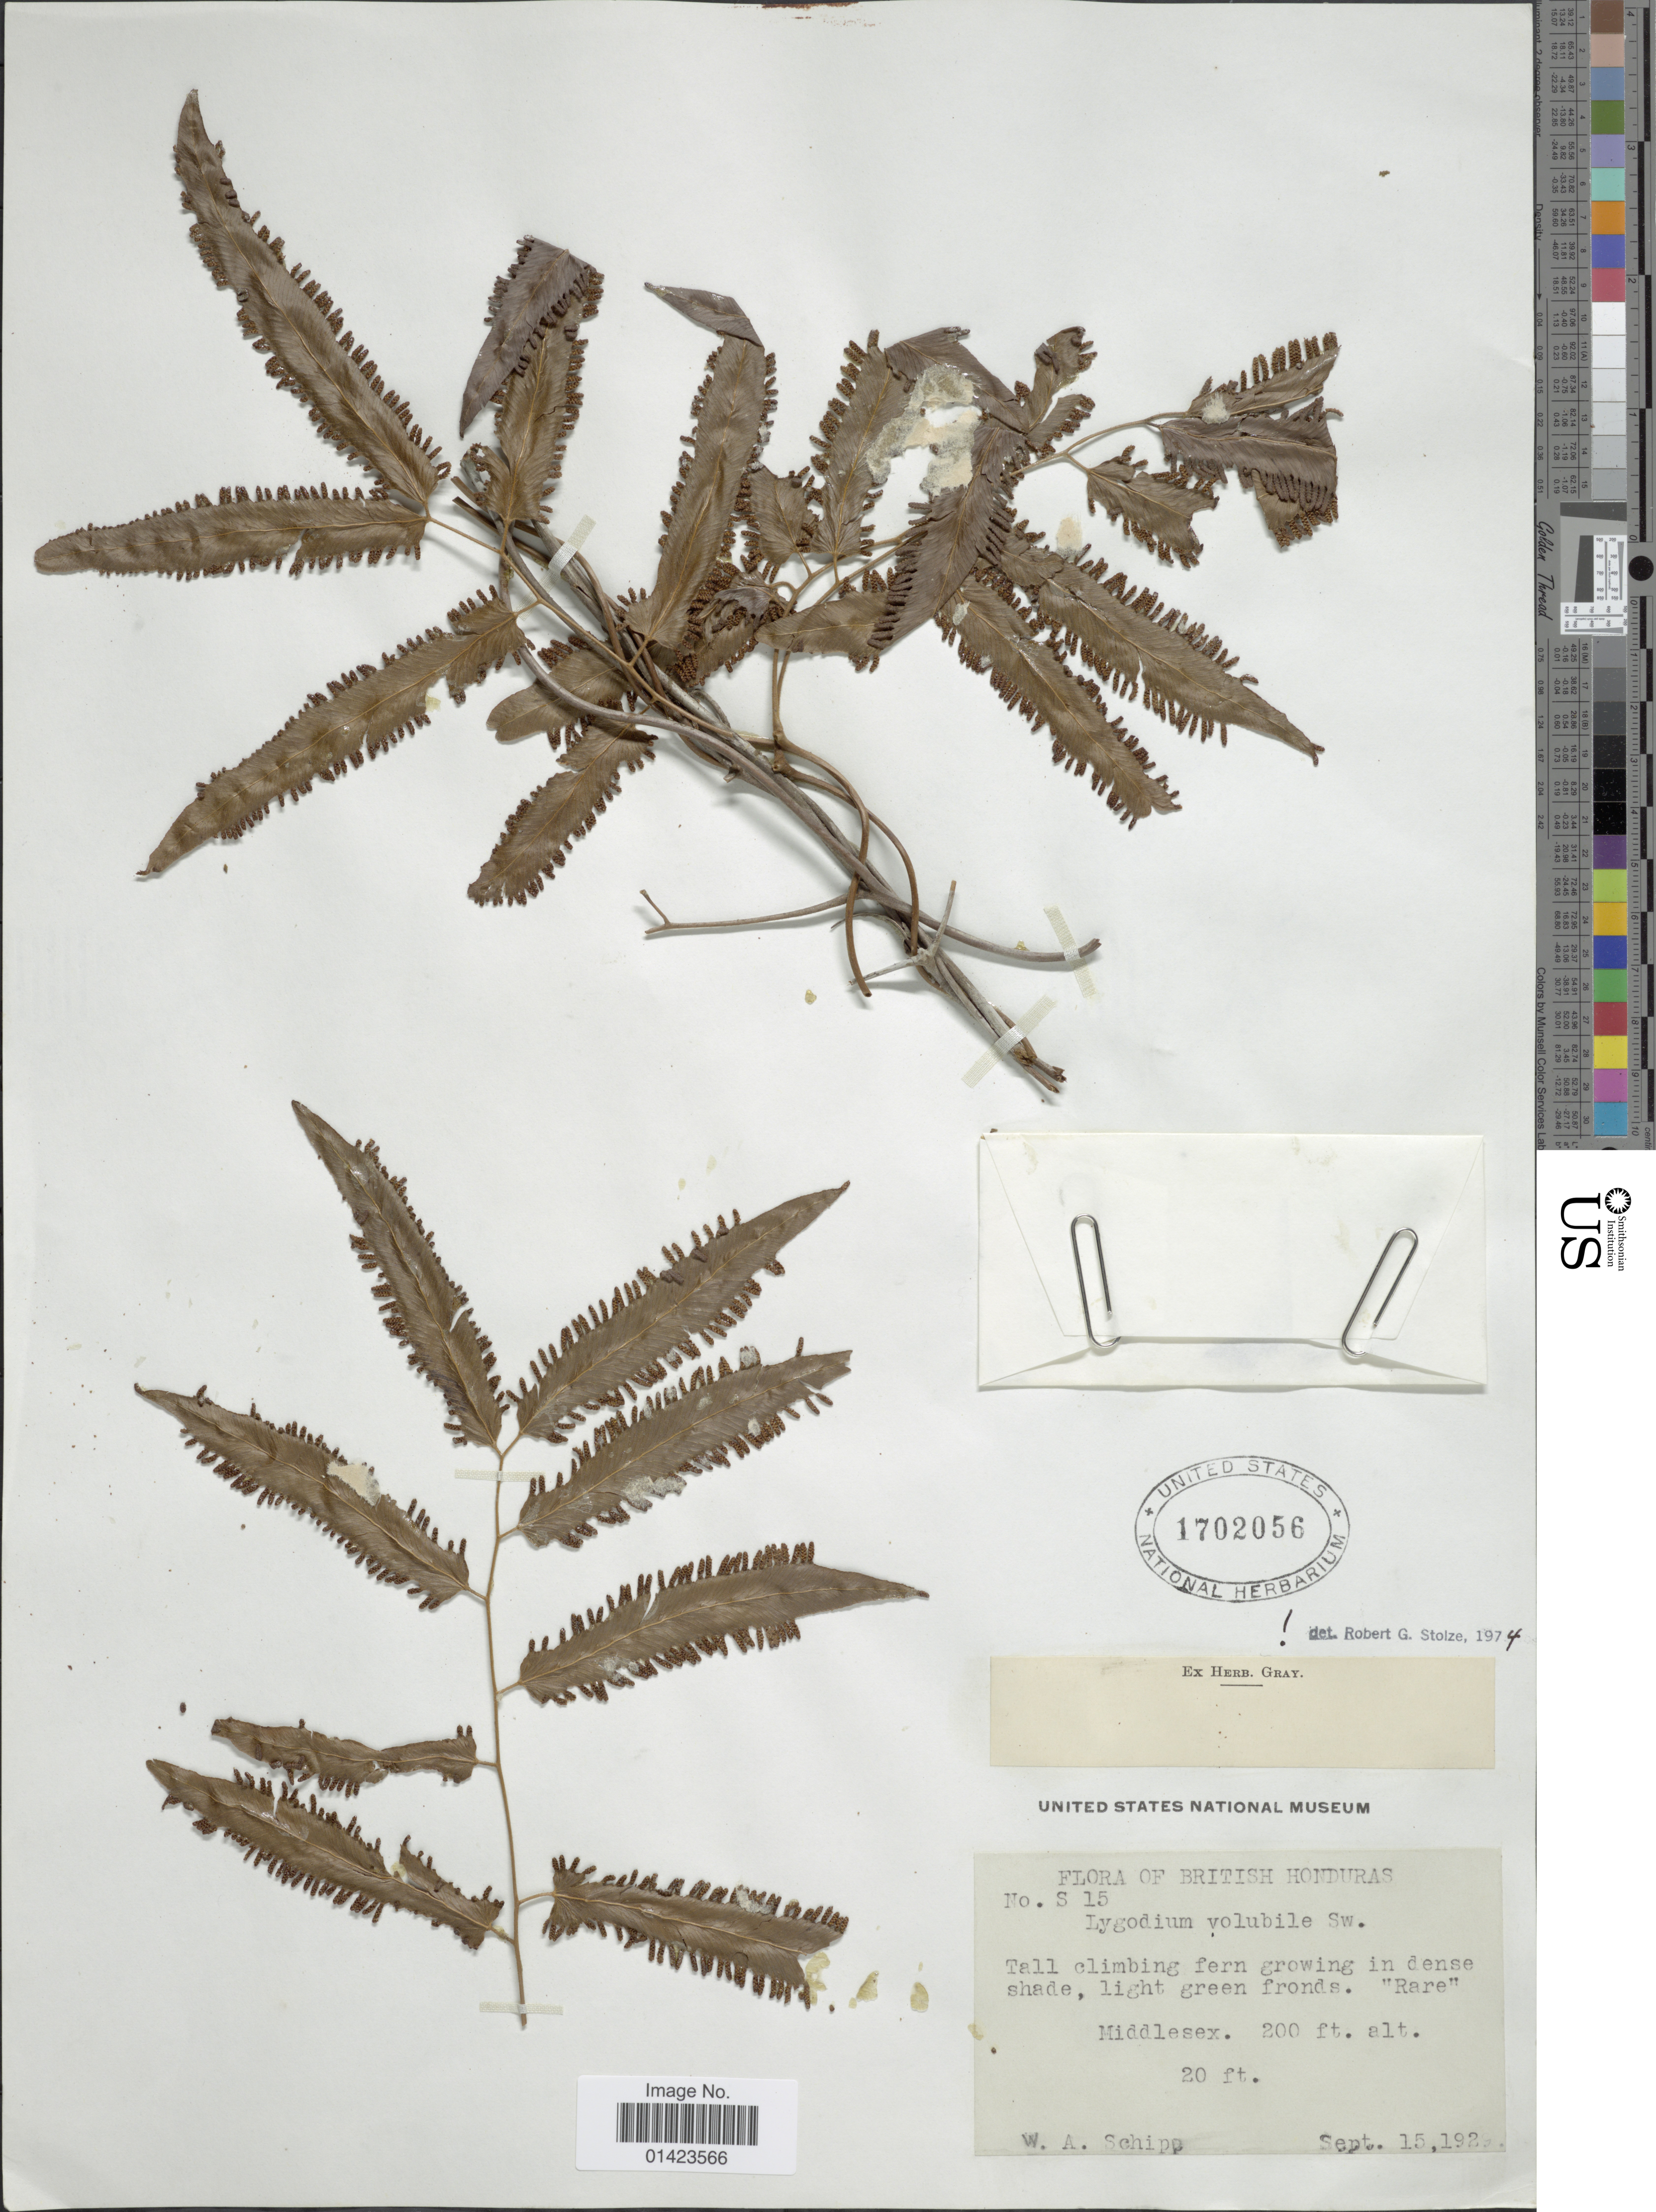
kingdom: Plantae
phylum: Tracheophyta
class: Polypodiopsida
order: Schizaeales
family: Lygodiaceae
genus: Lygodium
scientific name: Lygodium volubile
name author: Sw.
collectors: W. Schipp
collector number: S15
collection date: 1929-09-15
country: Belize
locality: British Honduras, Middlesex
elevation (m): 61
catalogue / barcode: US 1702056